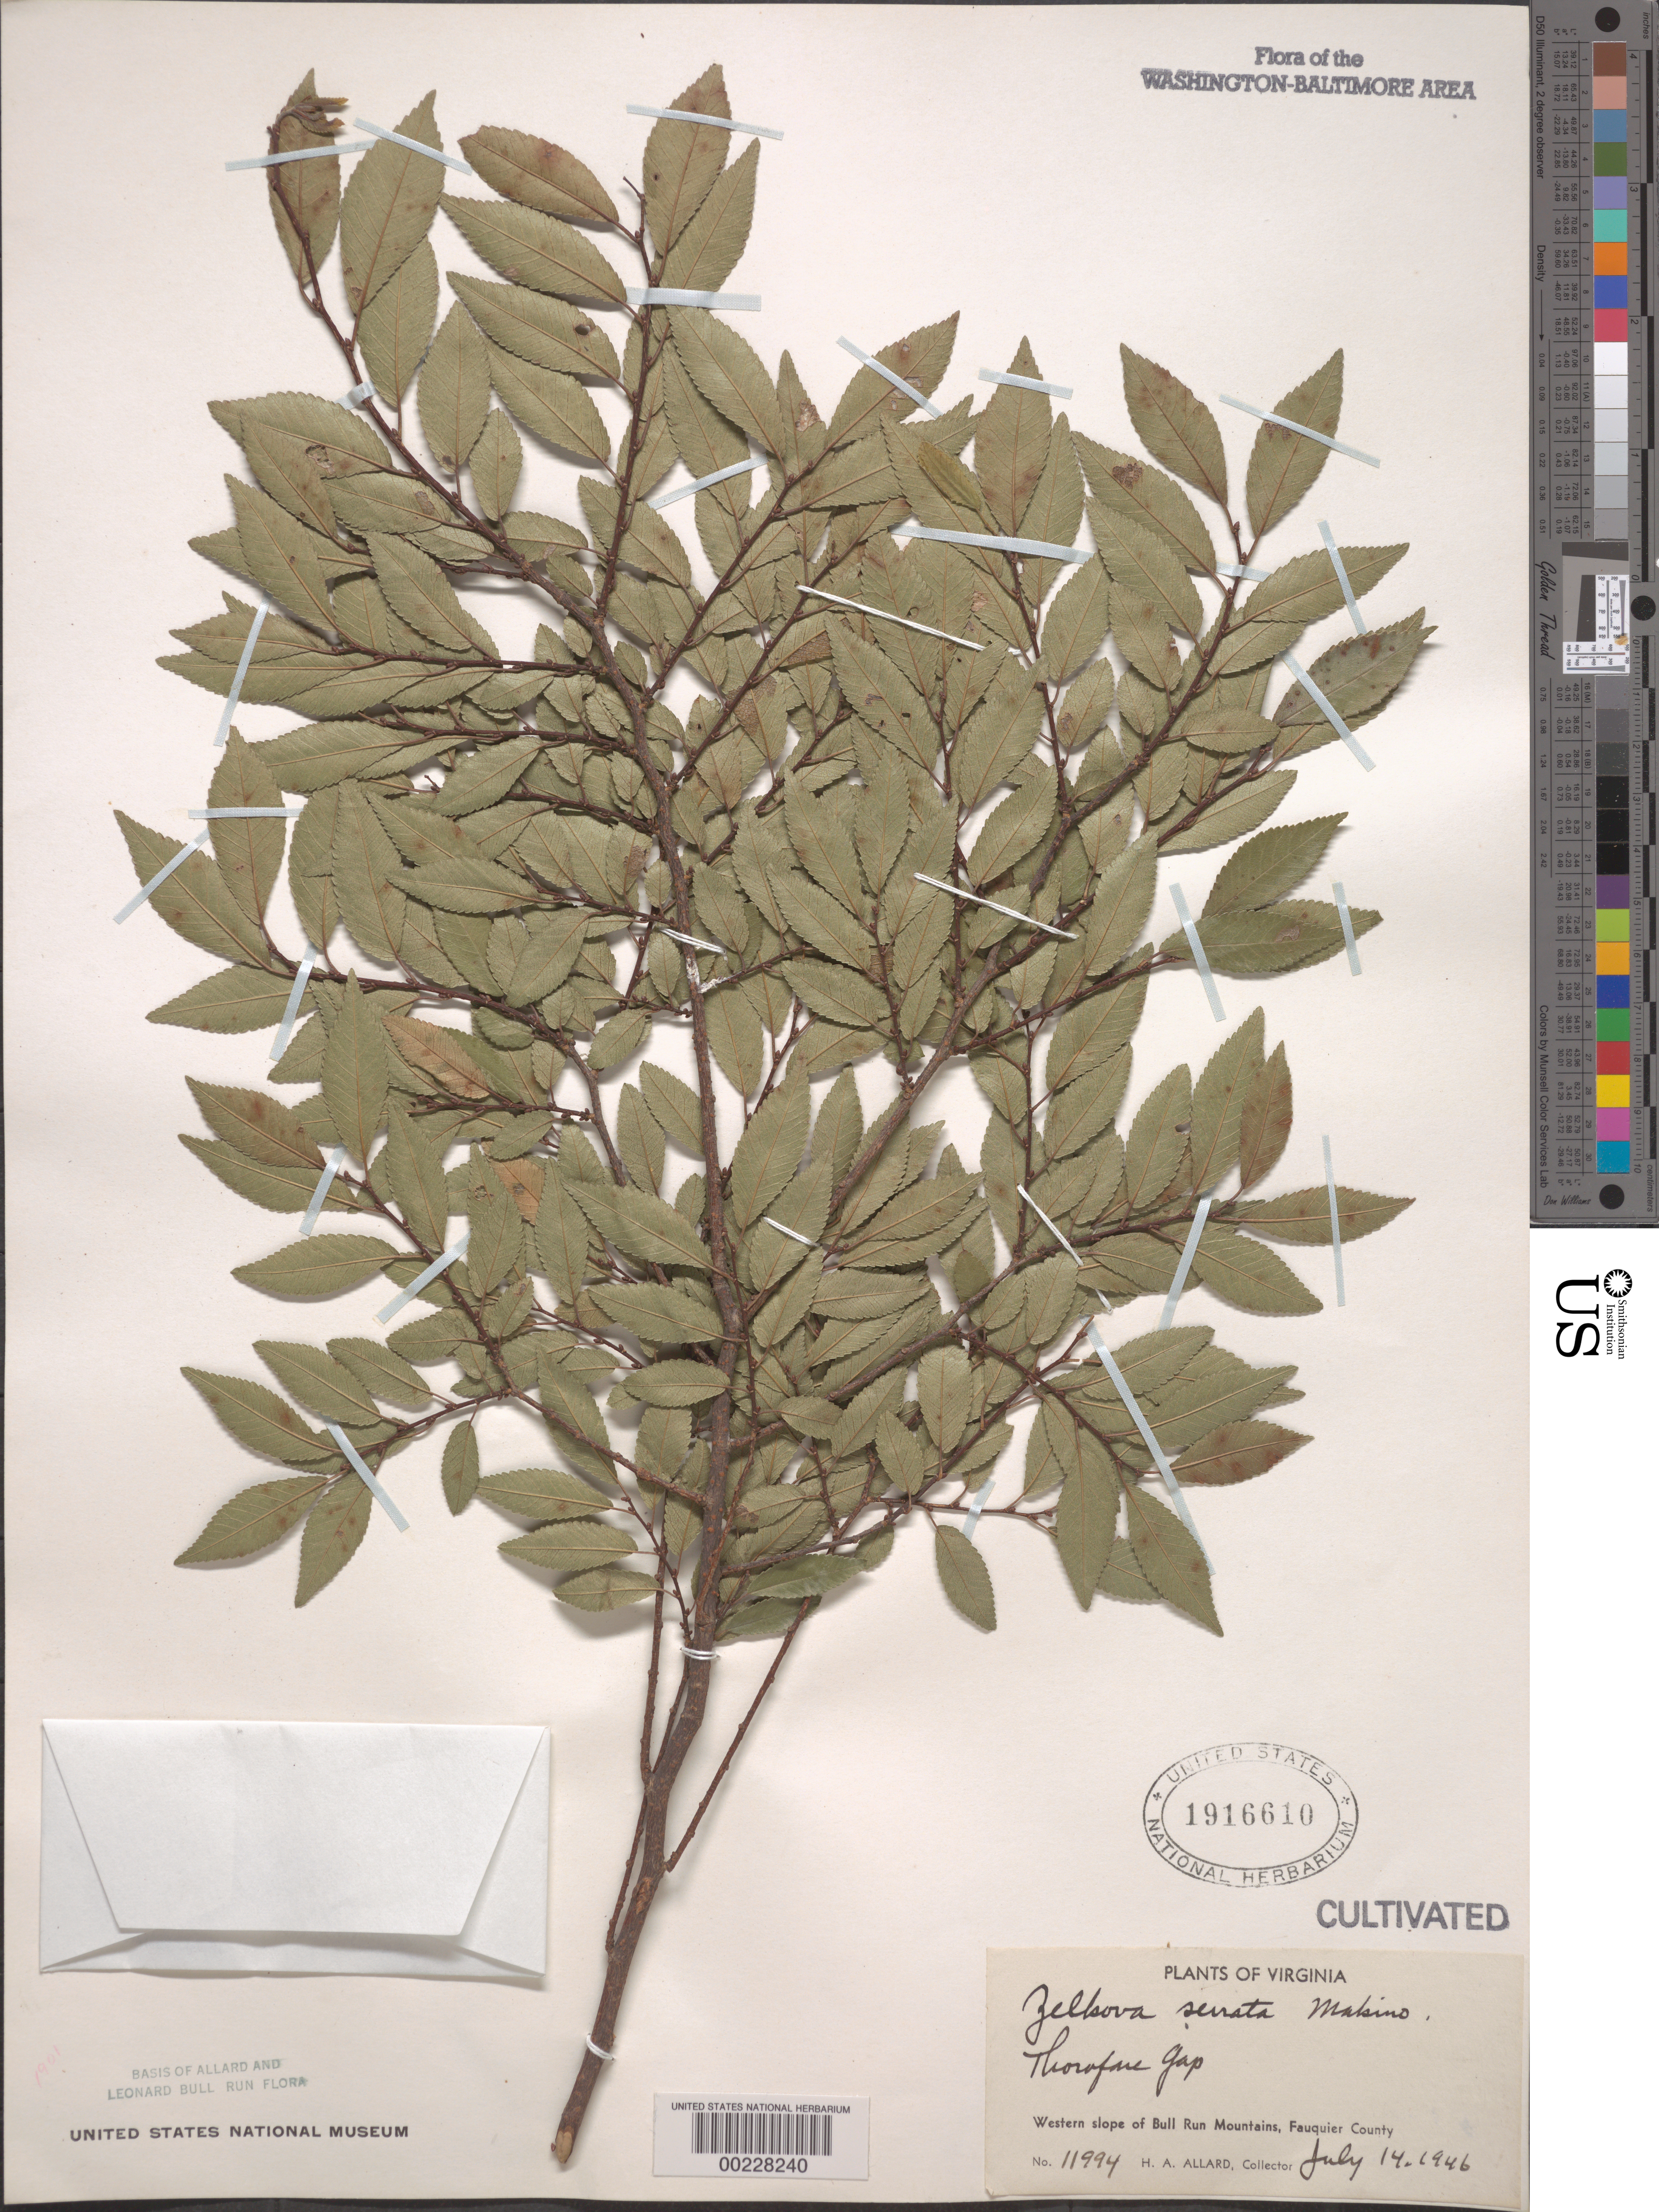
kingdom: Plantae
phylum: Tracheophyta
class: Magnoliopsida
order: Rosales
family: Ulmaceae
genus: Zelkova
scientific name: Zelkova serrata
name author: (Thunb.) Makino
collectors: H. A. Allard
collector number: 11994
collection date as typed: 14 Jul 1946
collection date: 1946-07-14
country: United States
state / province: Virginia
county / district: Fauquier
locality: Thorofare Gap; western slope of Bull Run Mountains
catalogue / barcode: US 1916610